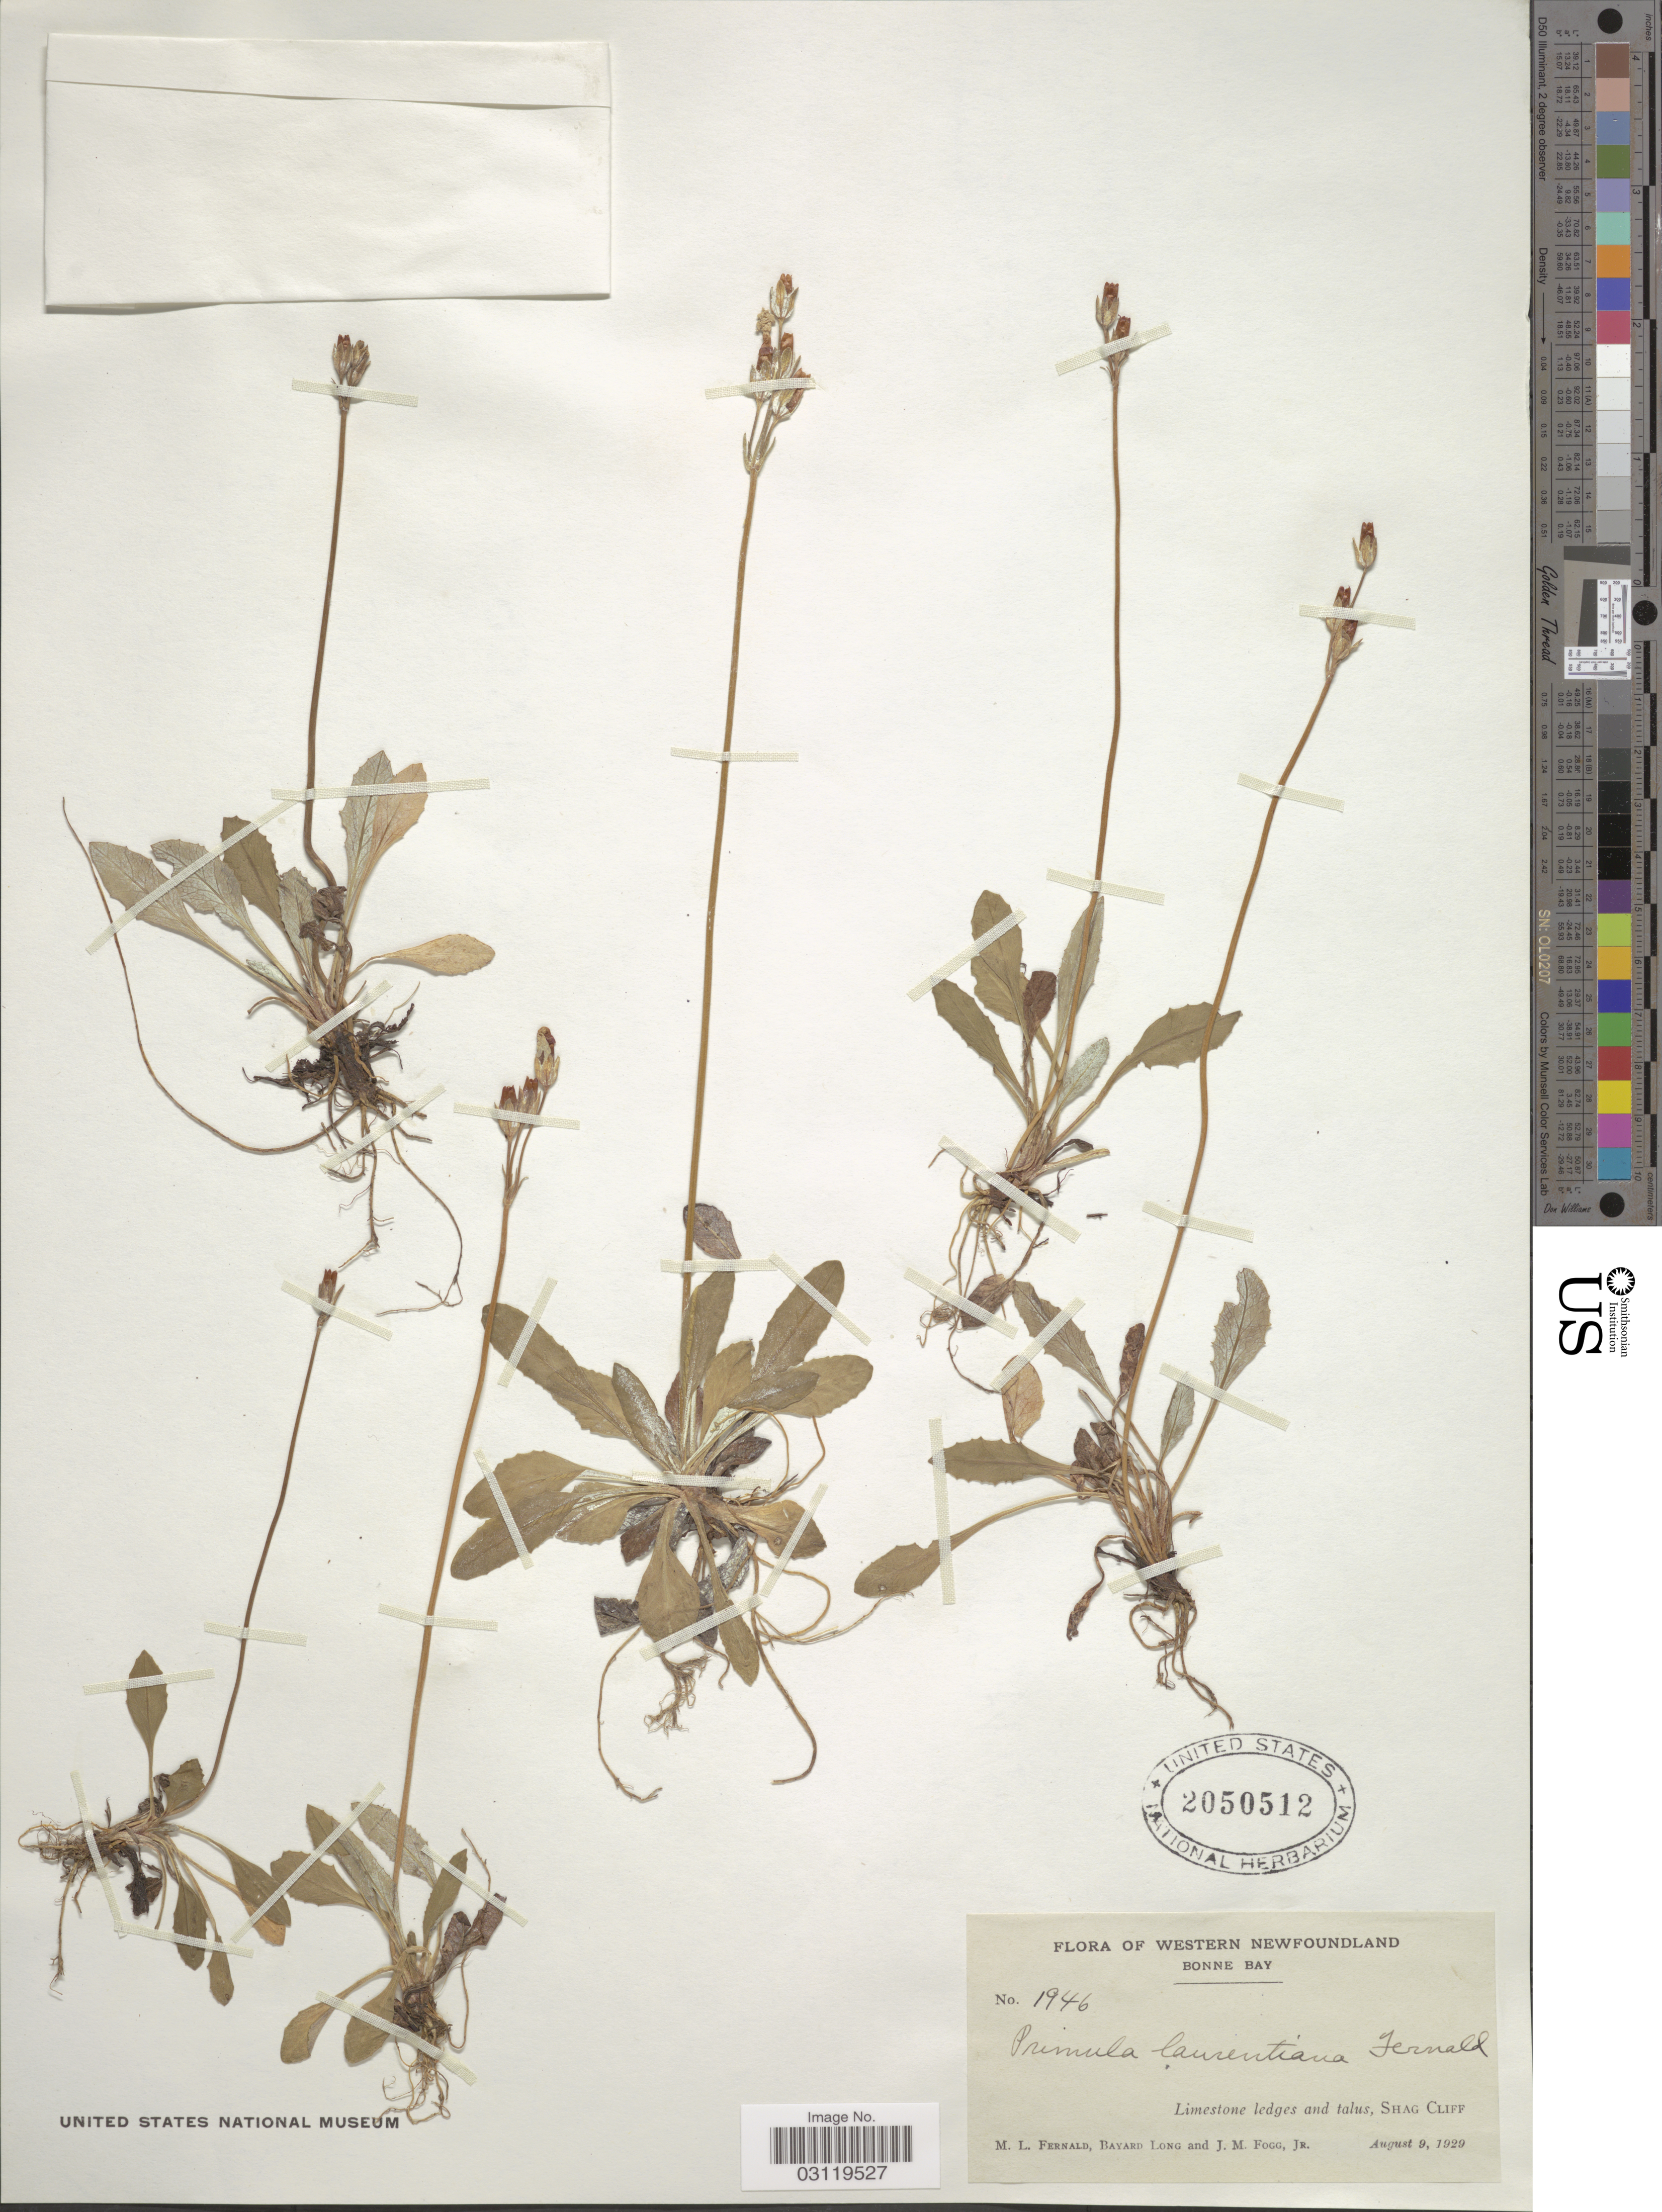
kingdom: Plantae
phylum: Tracheophyta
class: Magnoliopsida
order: Ericales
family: Primulaceae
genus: Primula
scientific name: Primula laurentiana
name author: Fernald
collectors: M. L. Fernald, B. Long & J. Fogg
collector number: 1946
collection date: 1929-08-09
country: Canada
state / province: Newfoundland and Labrador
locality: Western Newfoundland. Bonne Bay. Shag Cliff.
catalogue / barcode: US 2050512